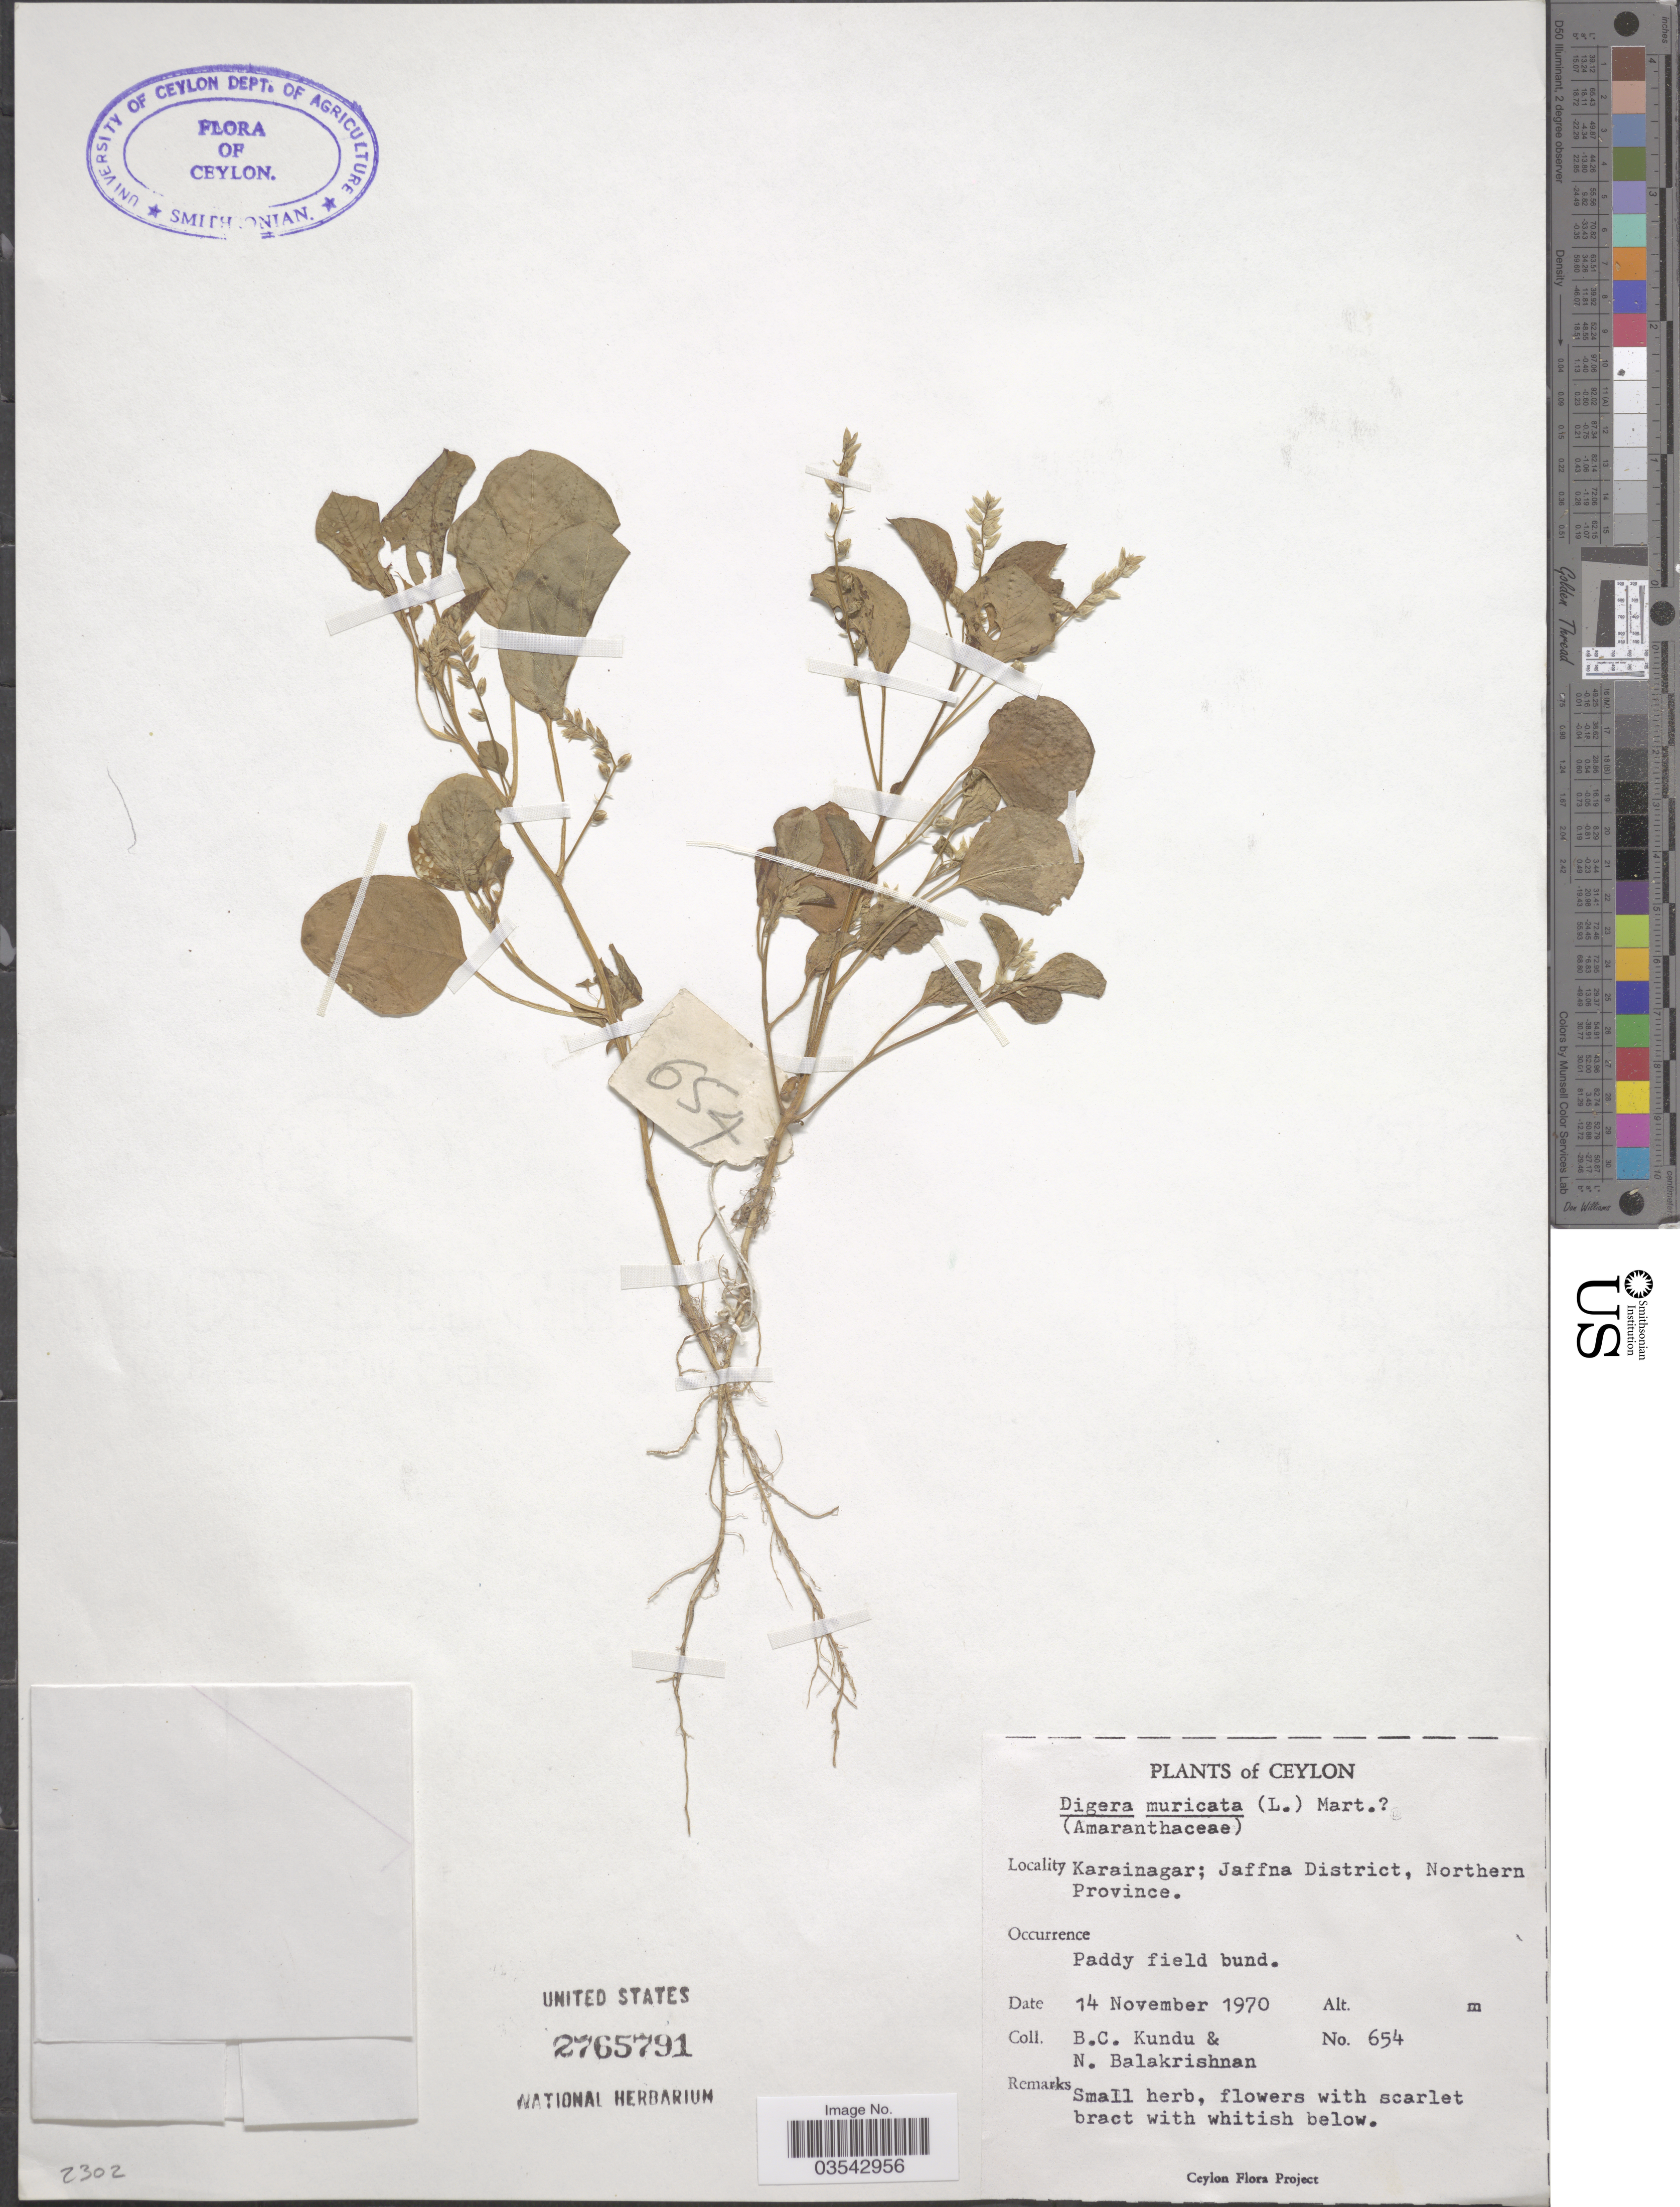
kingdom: Plantae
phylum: Tracheophyta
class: Magnoliopsida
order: Caryophyllales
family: Amaranthaceae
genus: Digera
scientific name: Digera muricata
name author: (L.) Mart.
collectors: B. C. Kundu & N. Balakrishnan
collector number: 654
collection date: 1970-11-14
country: Sri Lanka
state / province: Northern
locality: Ceylon. Karainagar; Jaffna District.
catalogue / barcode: US 2765791